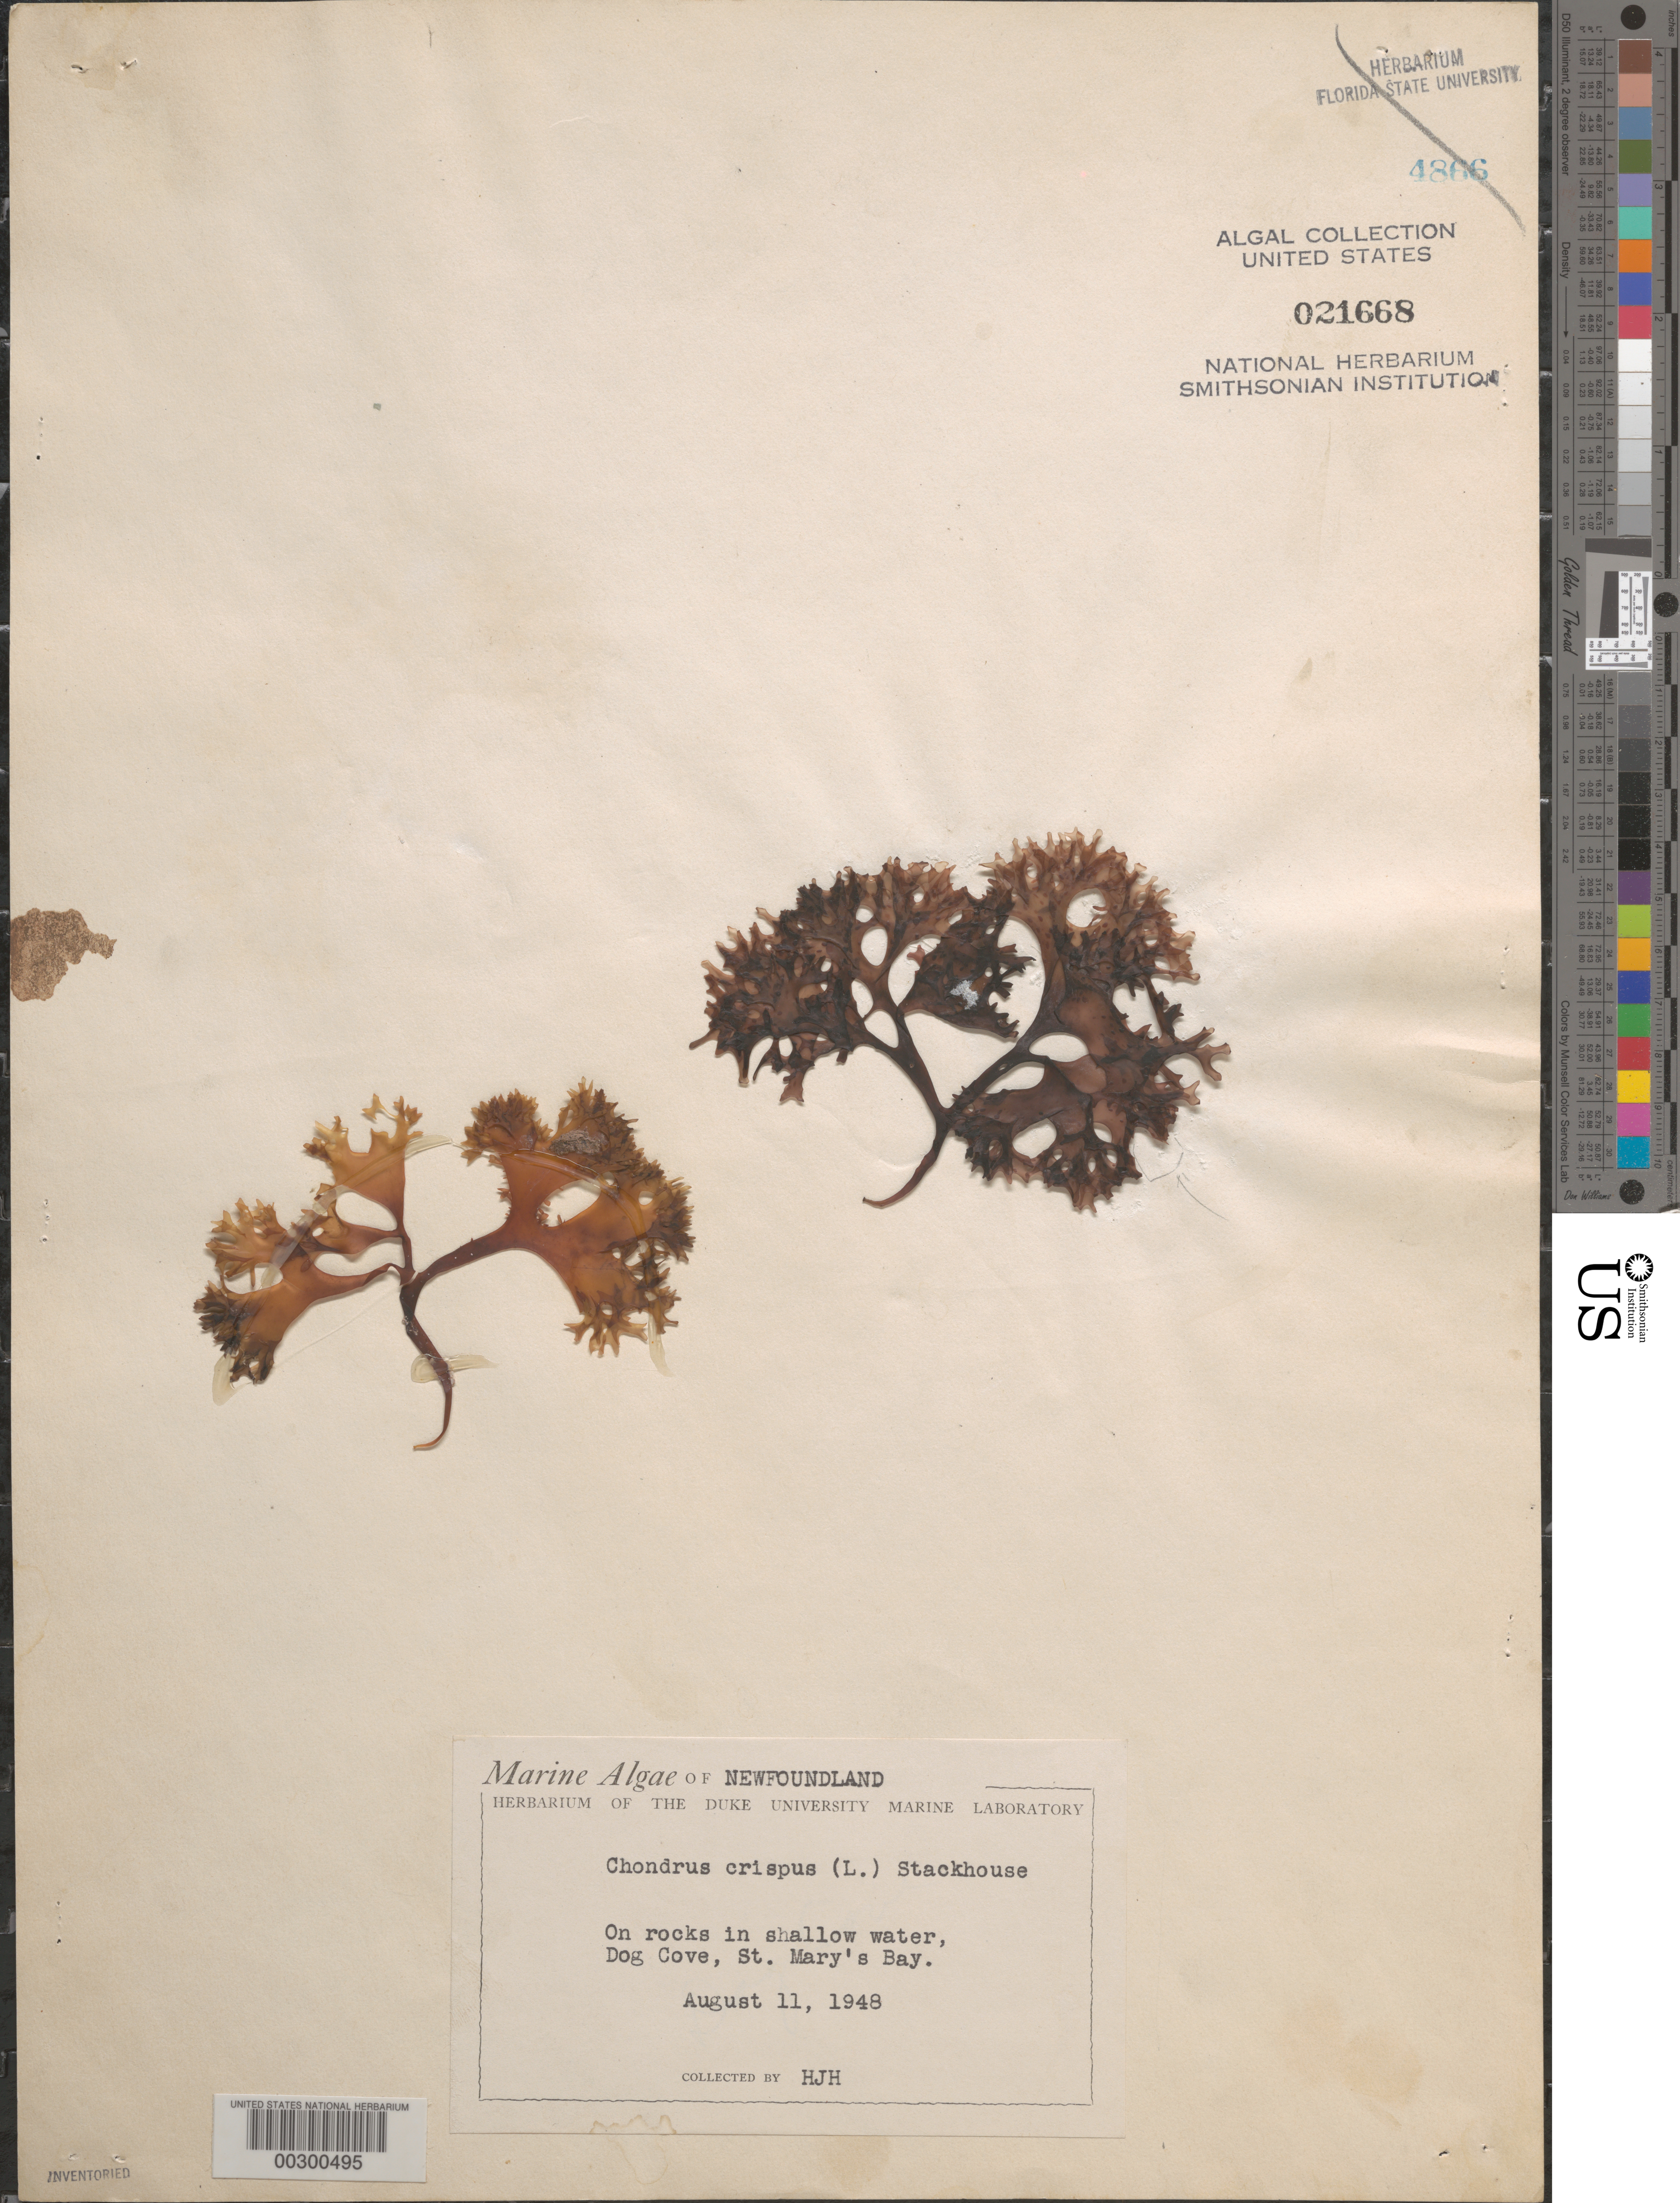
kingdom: Plantae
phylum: Rhodophyta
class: Florideophyceae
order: Gigartinales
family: Gigartinaceae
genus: Chondrus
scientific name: Chondrus crispus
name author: Stackh.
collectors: H. J. Humm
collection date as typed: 11 Aug 1948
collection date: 1948-08-11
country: Canada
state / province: Newfoundland and Labrador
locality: Dog Cove, St. Mary's Bay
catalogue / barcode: US 21668